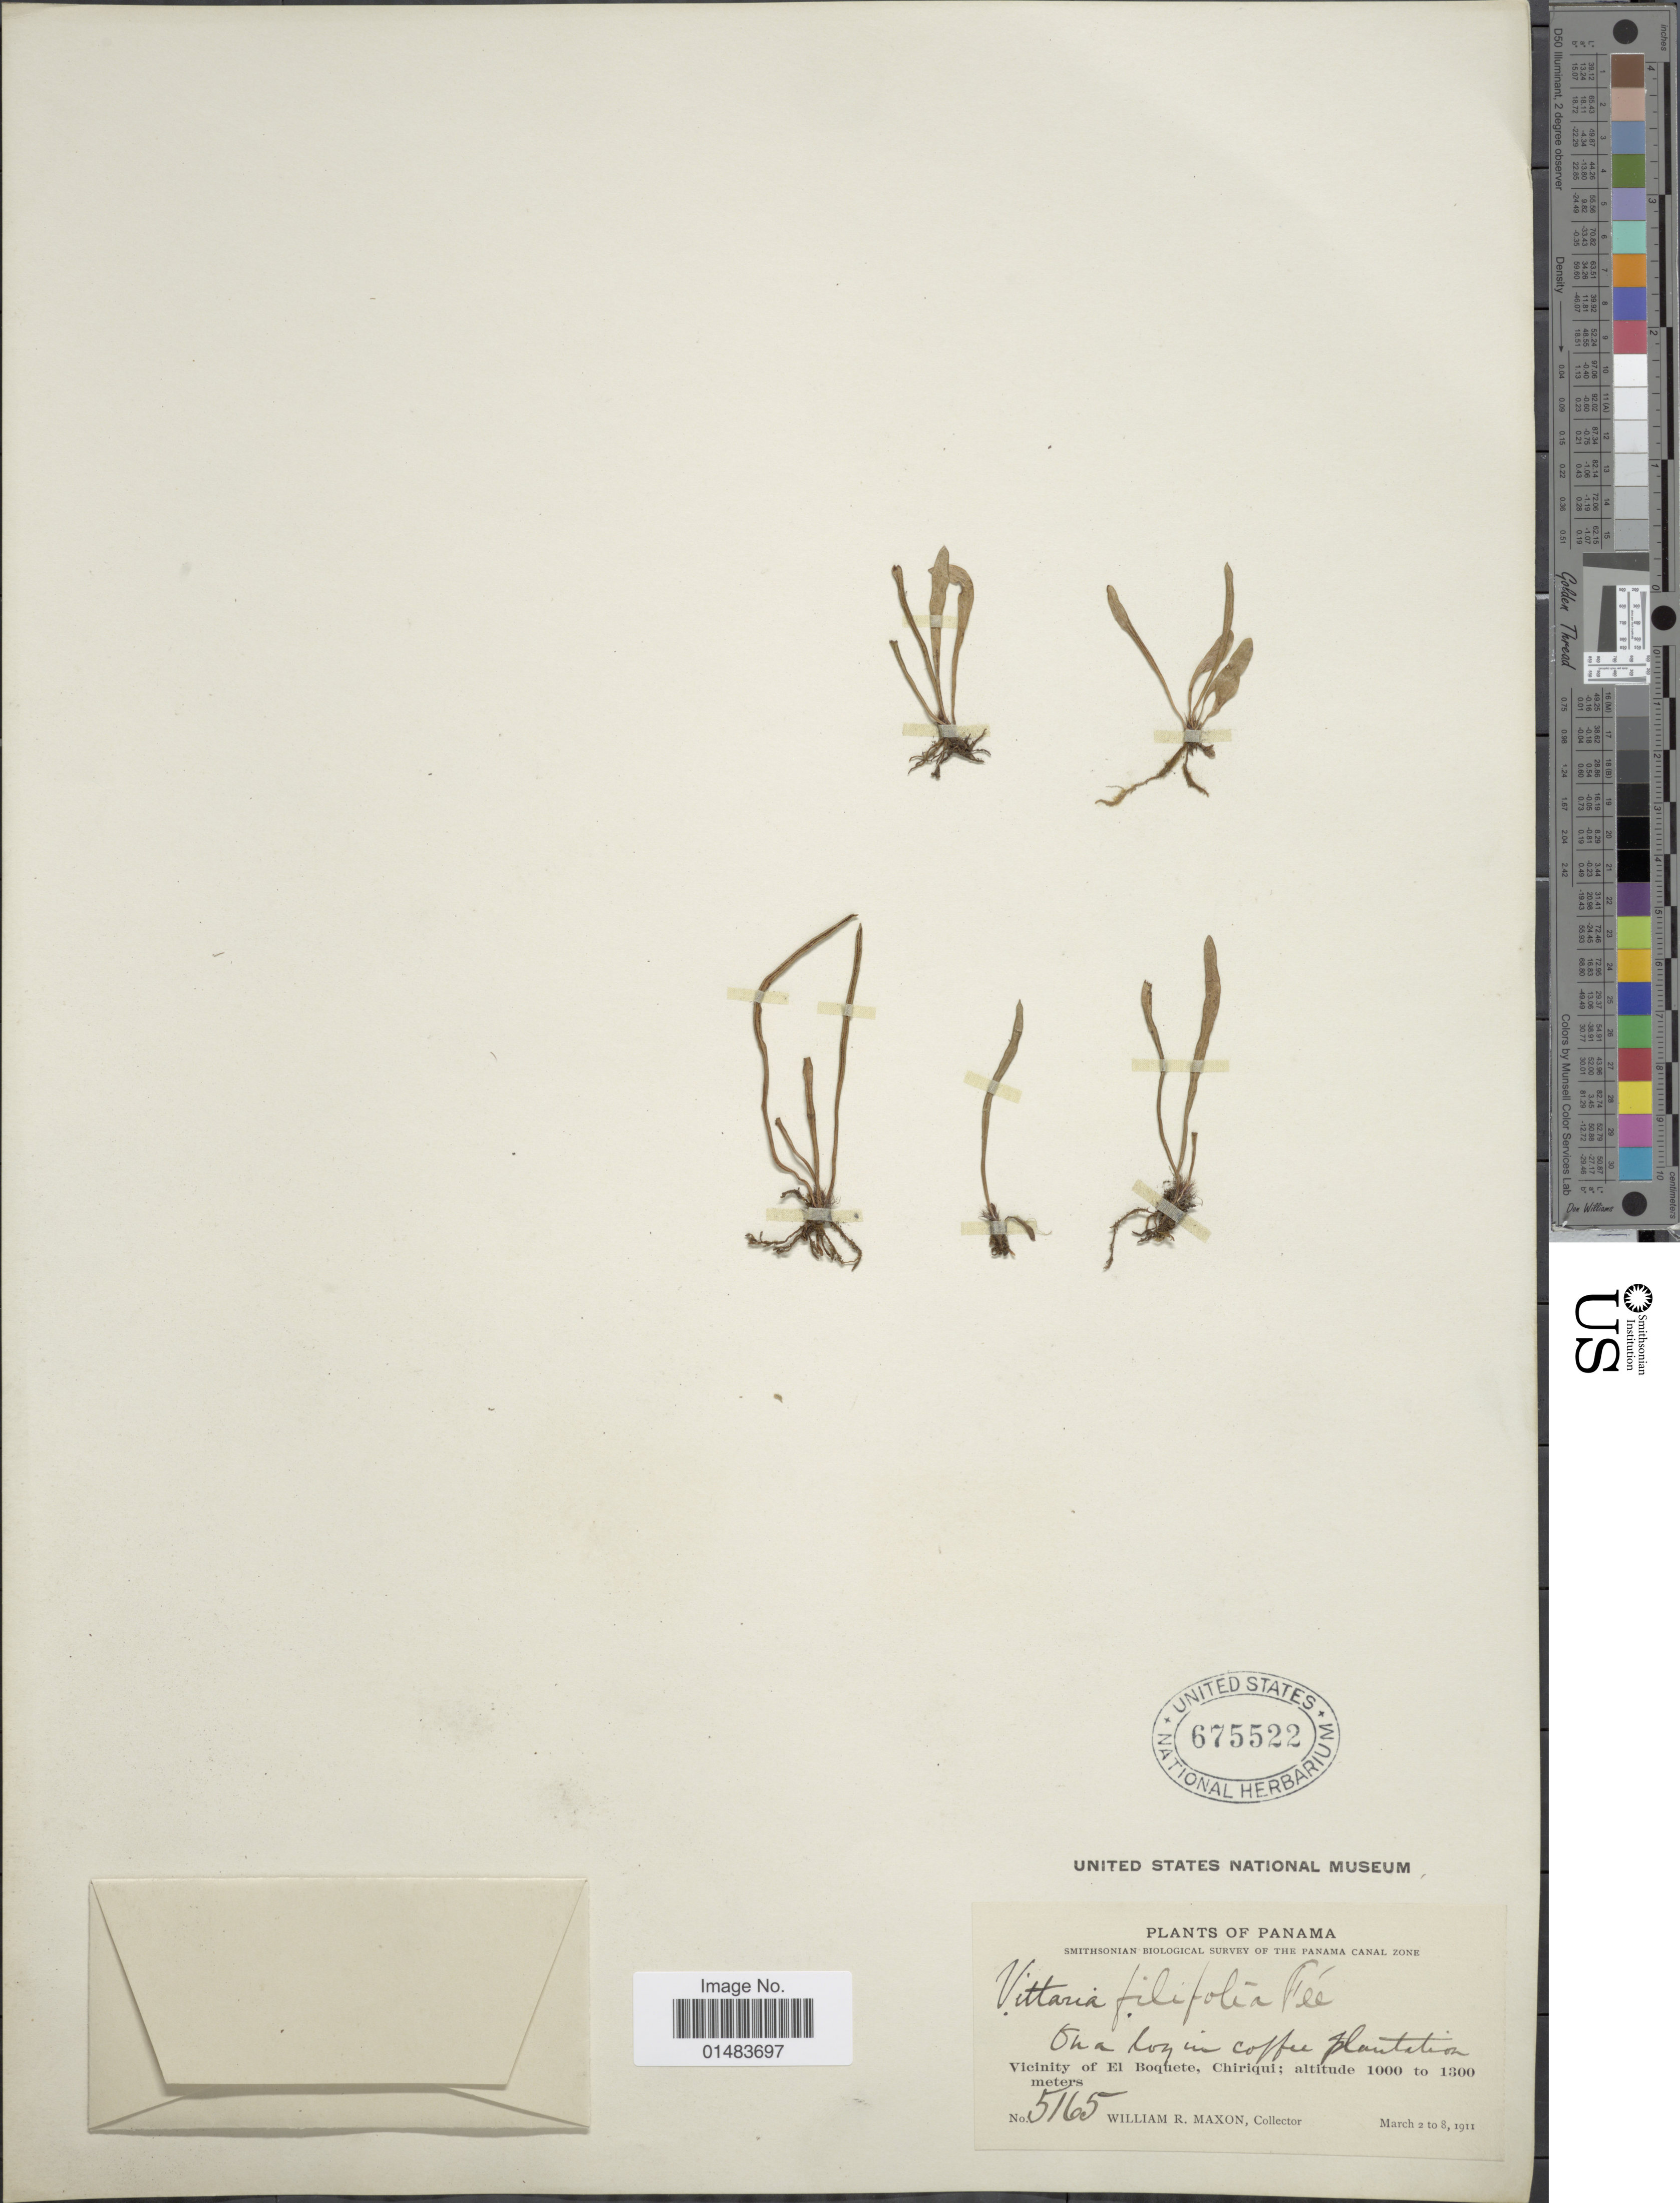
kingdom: Plantae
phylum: Tracheophyta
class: Polypodiopsida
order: Polypodiales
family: Pteridaceae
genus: Vittaria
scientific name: Vittaria graminifolia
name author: Kaulf.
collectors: W. R. Maxon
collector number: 5165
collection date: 1911-03-02/1911-03-08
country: Panama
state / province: Chiriqui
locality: Plants of Panama, Vicinity of El Boquete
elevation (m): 1000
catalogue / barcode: US 675522